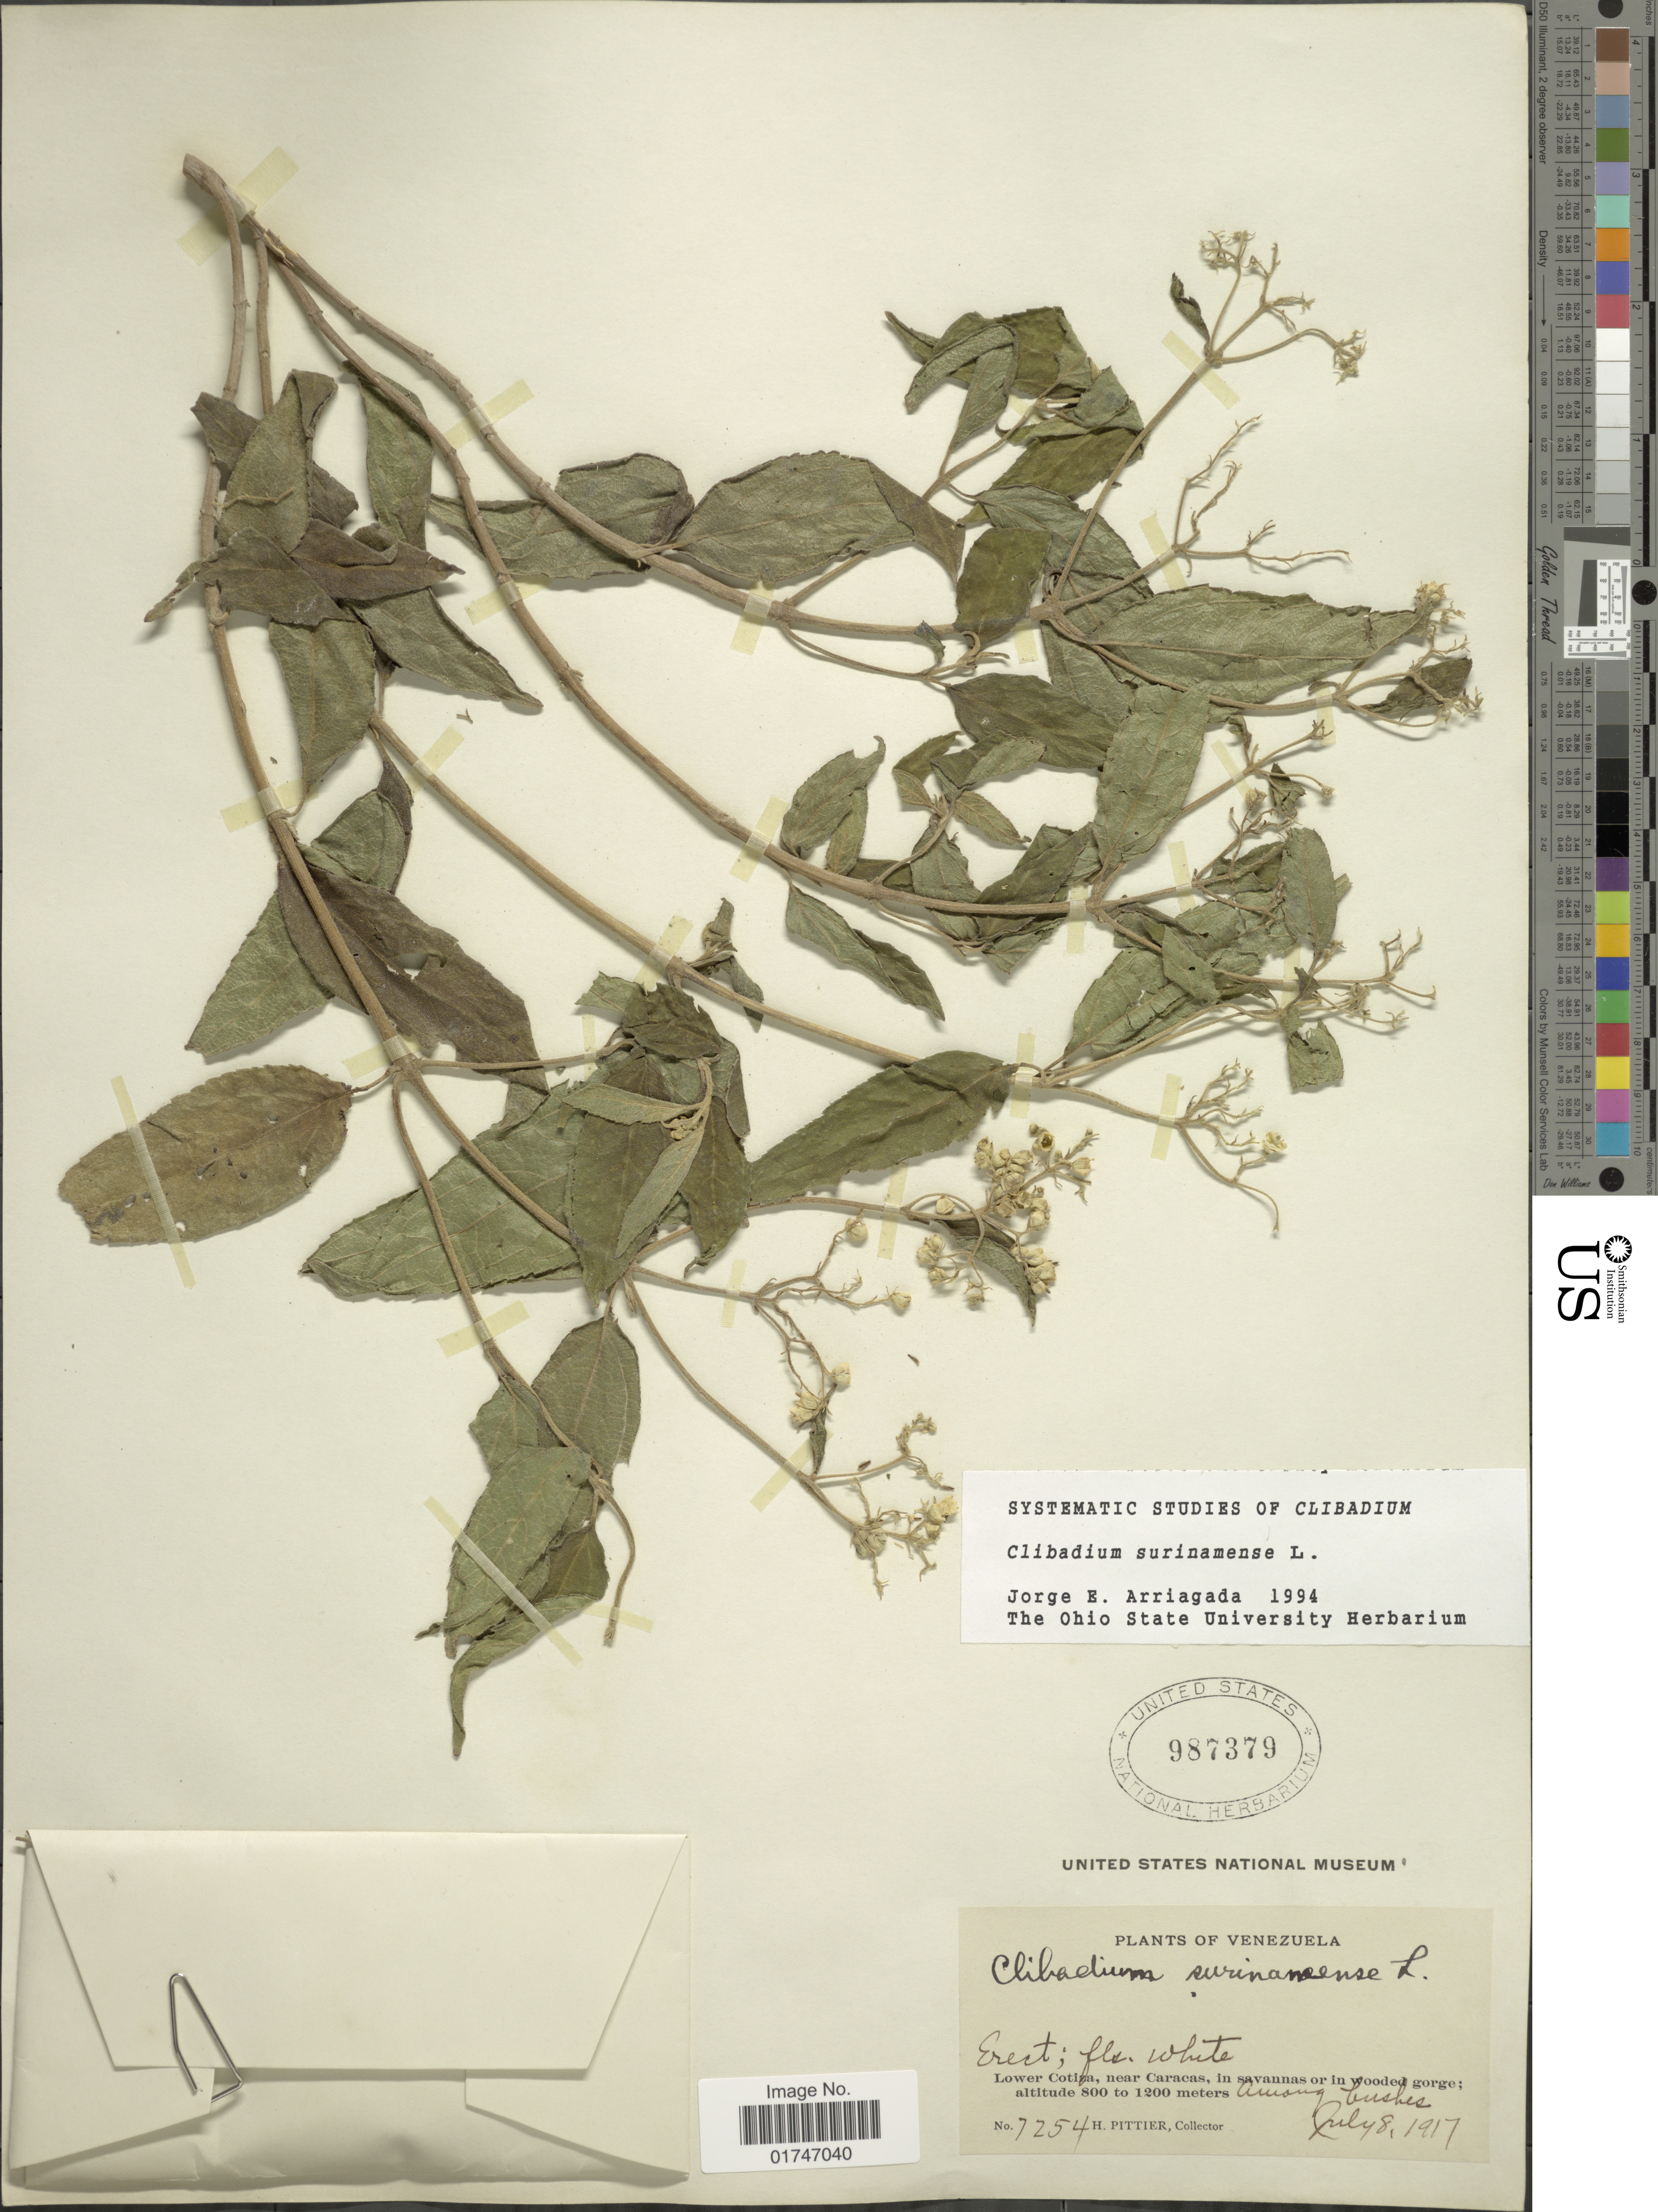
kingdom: Plantae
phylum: Tracheophyta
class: Magnoliopsida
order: Asterales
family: Asteraceae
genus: Clibadium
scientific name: Clibadium surinamense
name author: L.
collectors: H. F. Pittier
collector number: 7254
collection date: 1917-07-08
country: Venezuela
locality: Lower Cotiza, near Caracas, in savannas or in wooded gorge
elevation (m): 800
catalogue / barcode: US 987379